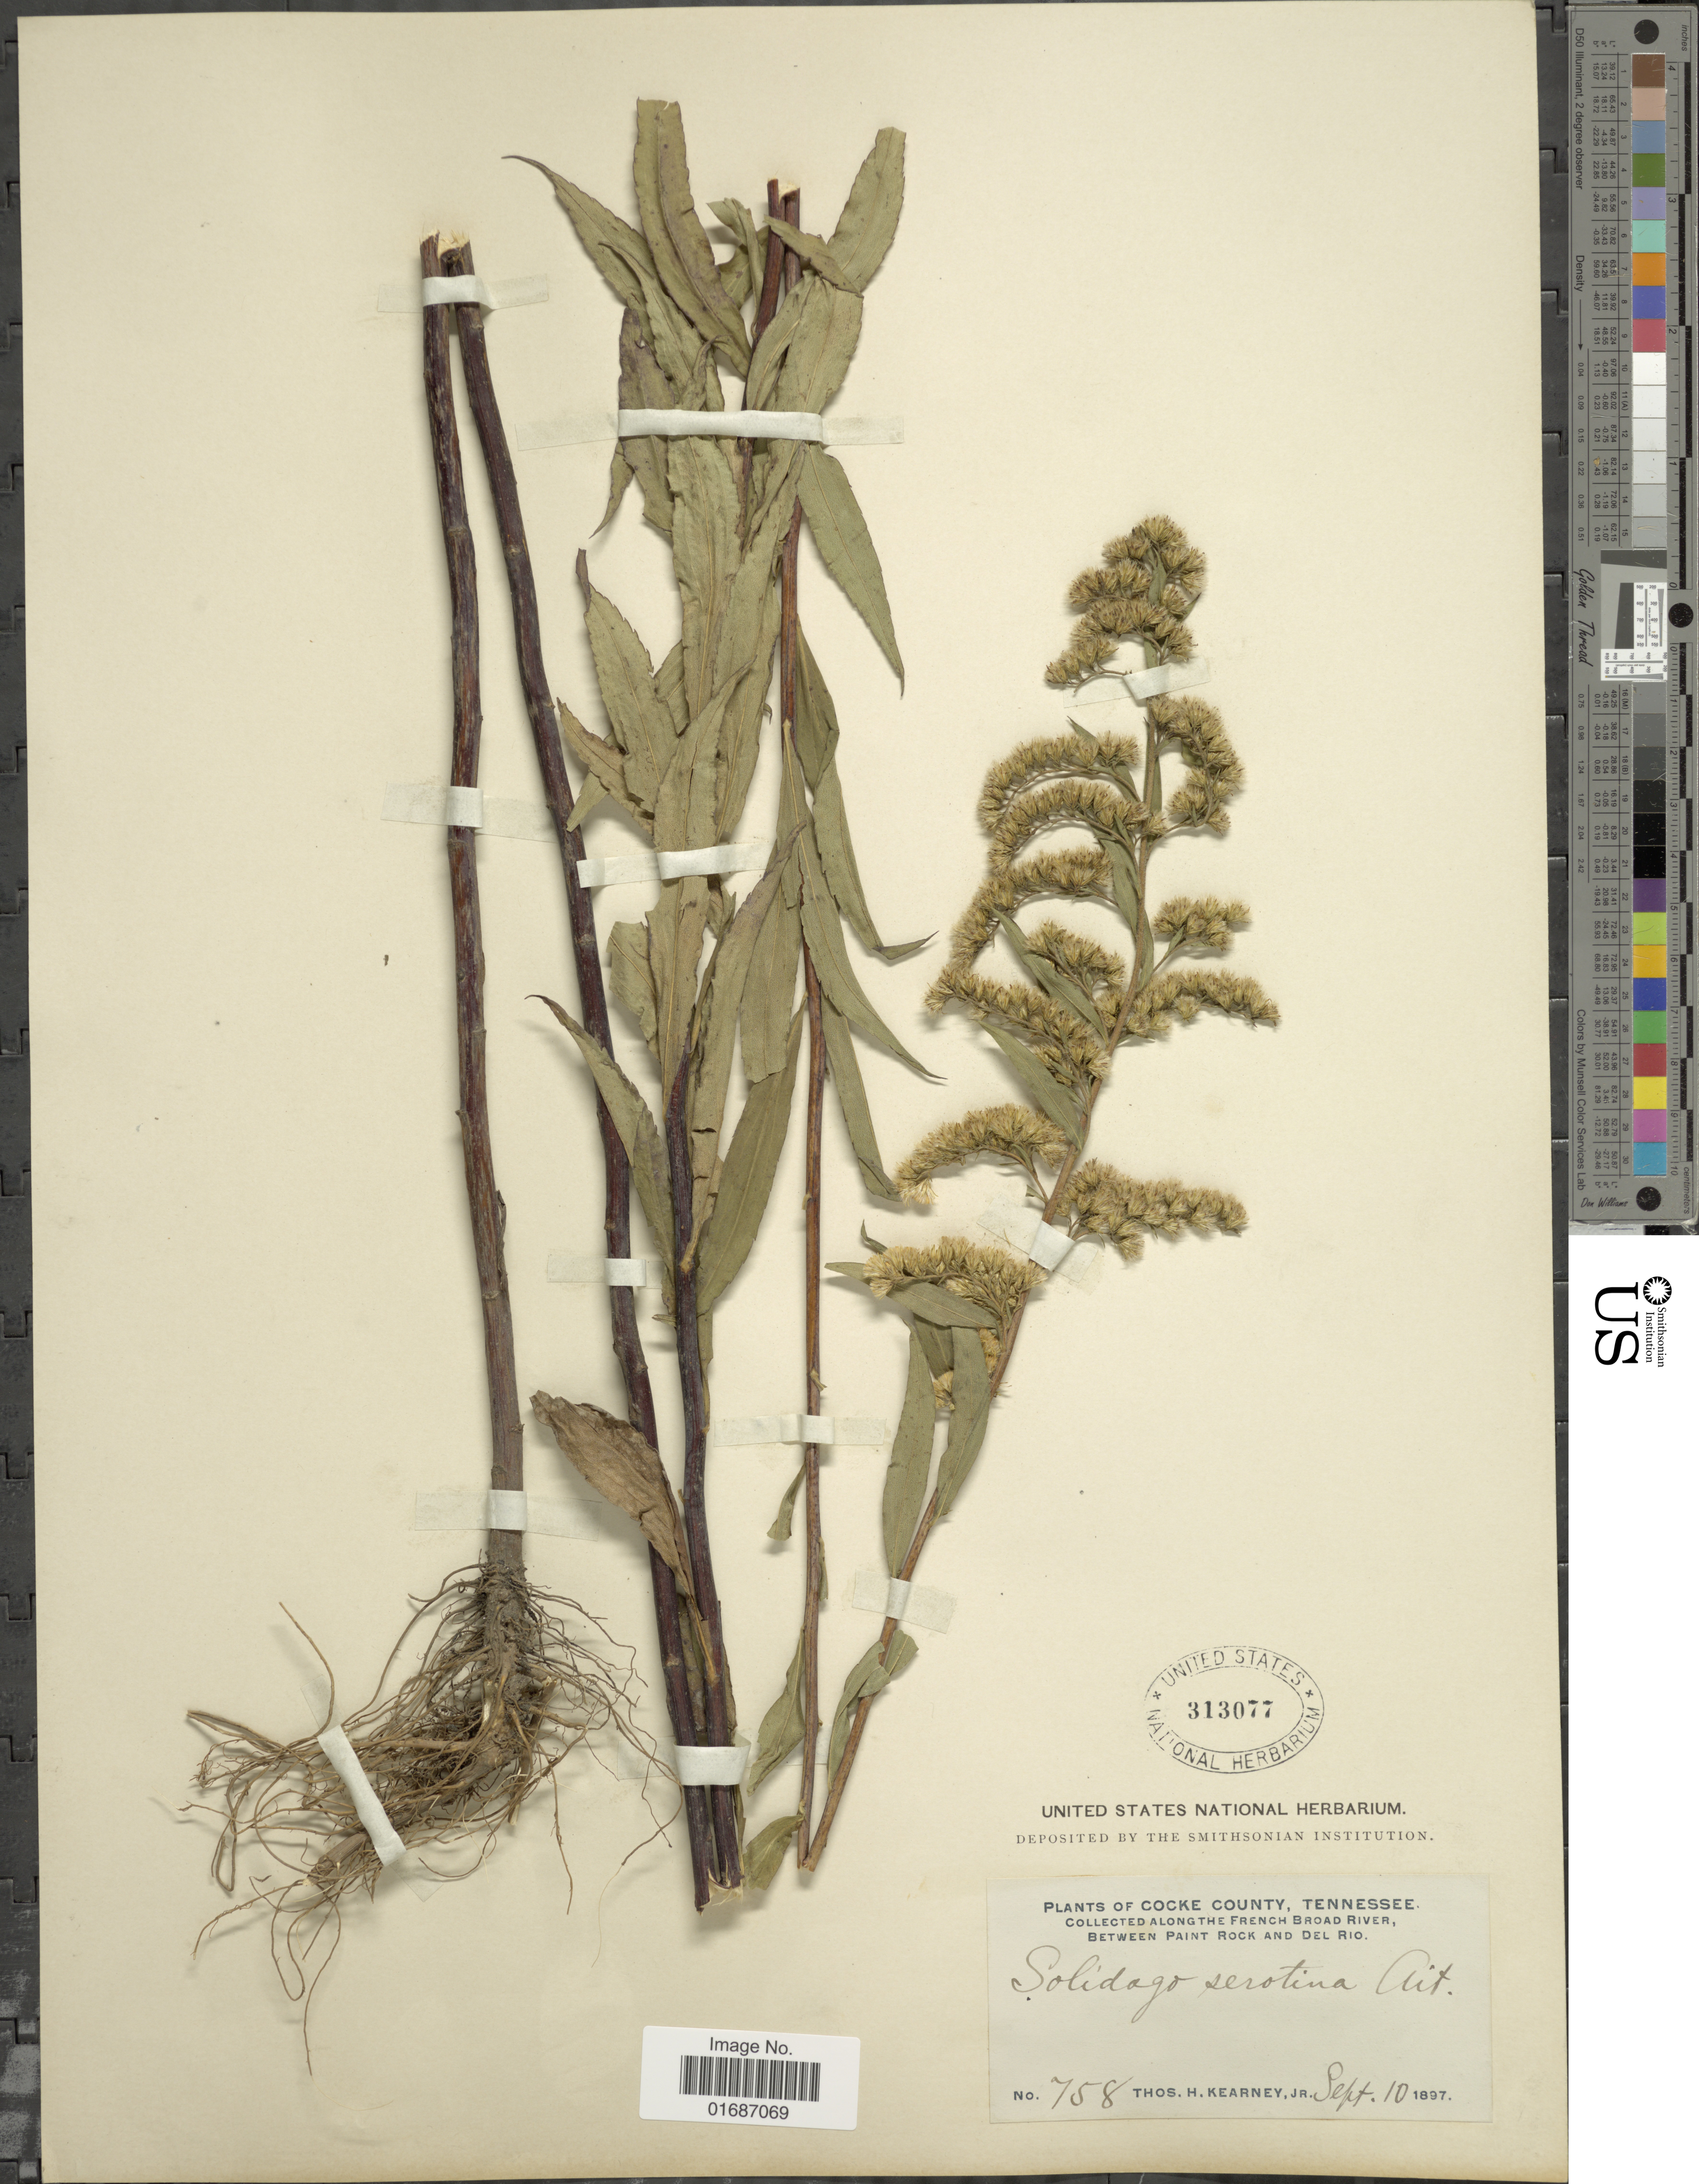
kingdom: Plantae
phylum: Tracheophyta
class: Magnoliopsida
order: Asterales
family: Asteraceae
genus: Solidago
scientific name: Solidago gigantea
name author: Aiton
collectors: T. H. Kearney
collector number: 758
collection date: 1897-09-10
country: United States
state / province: Tennessee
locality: Cocke County, along the French Broad River, between Paint Rcok and Del Rio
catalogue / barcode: US 313077